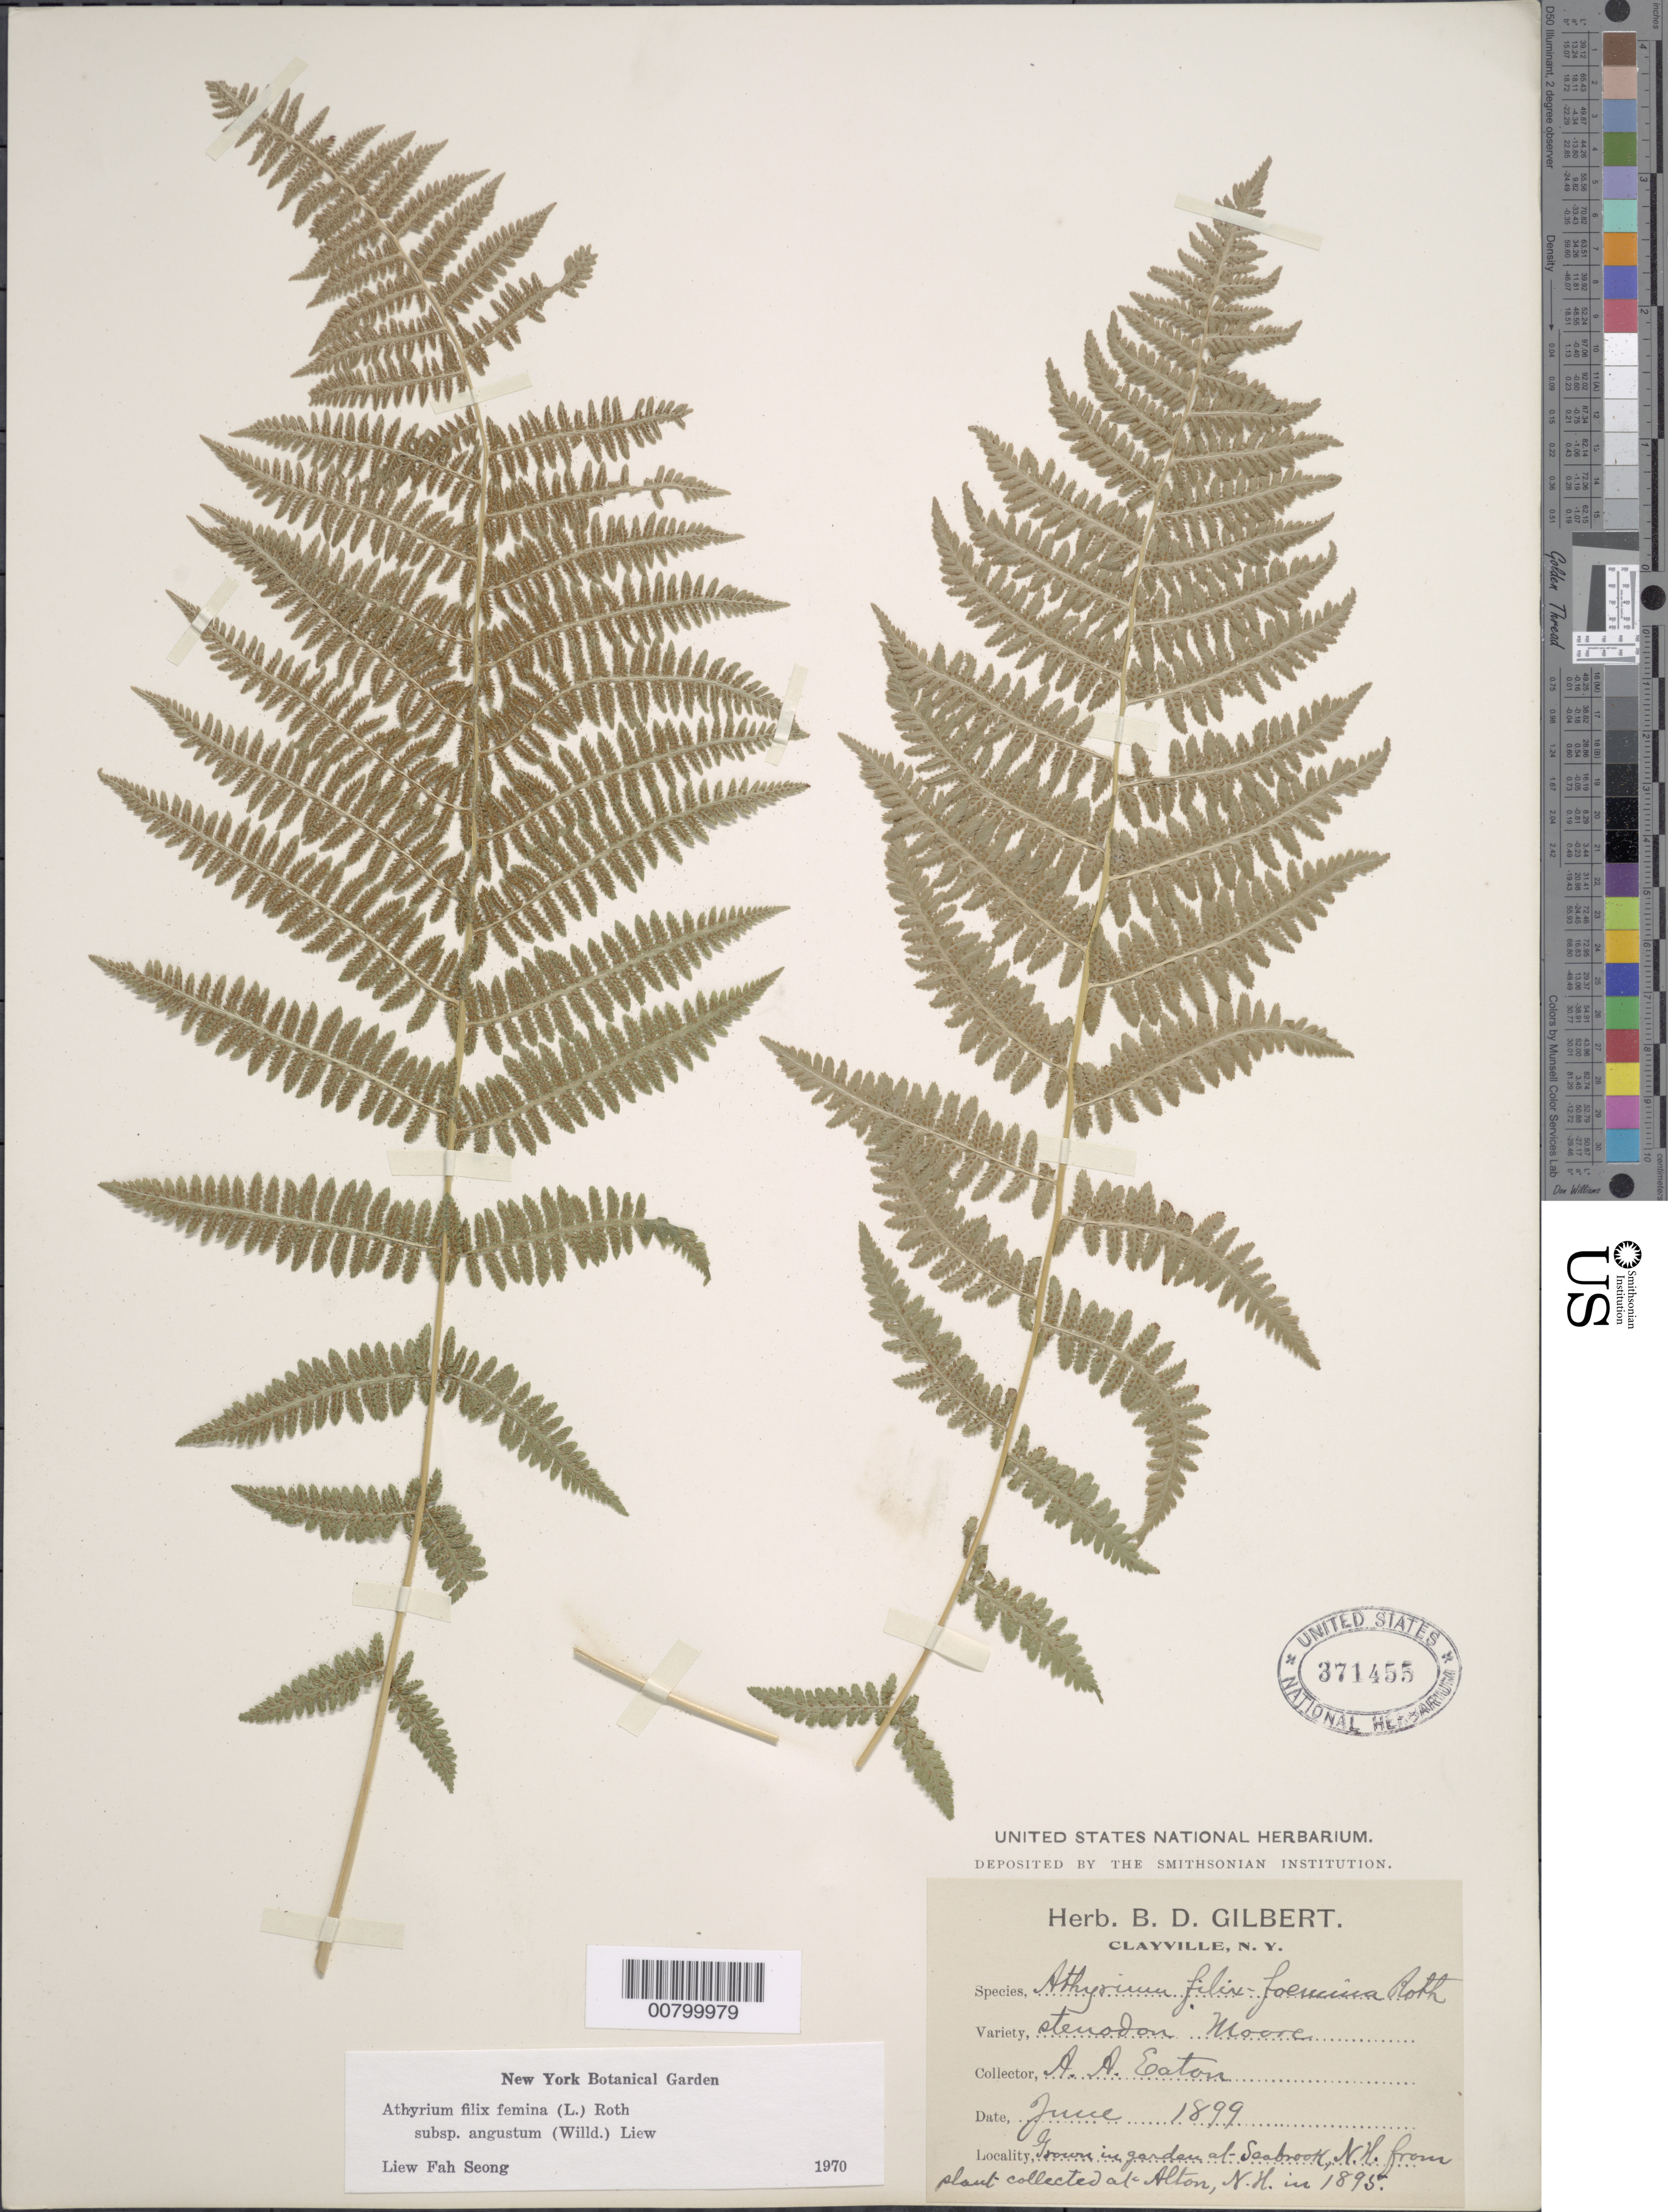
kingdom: Plantae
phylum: Tracheophyta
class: Polypodiopsida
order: Polypodiales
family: Athyriaceae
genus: Athyrium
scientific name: Athyrium filix-femina subsp. angustatum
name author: (Willd.) R.T. Clausen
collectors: A. A. Eaton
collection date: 1899-06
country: United States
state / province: New Hampshire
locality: Grown in garden at Seabrook, N. H.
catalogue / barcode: US 371455